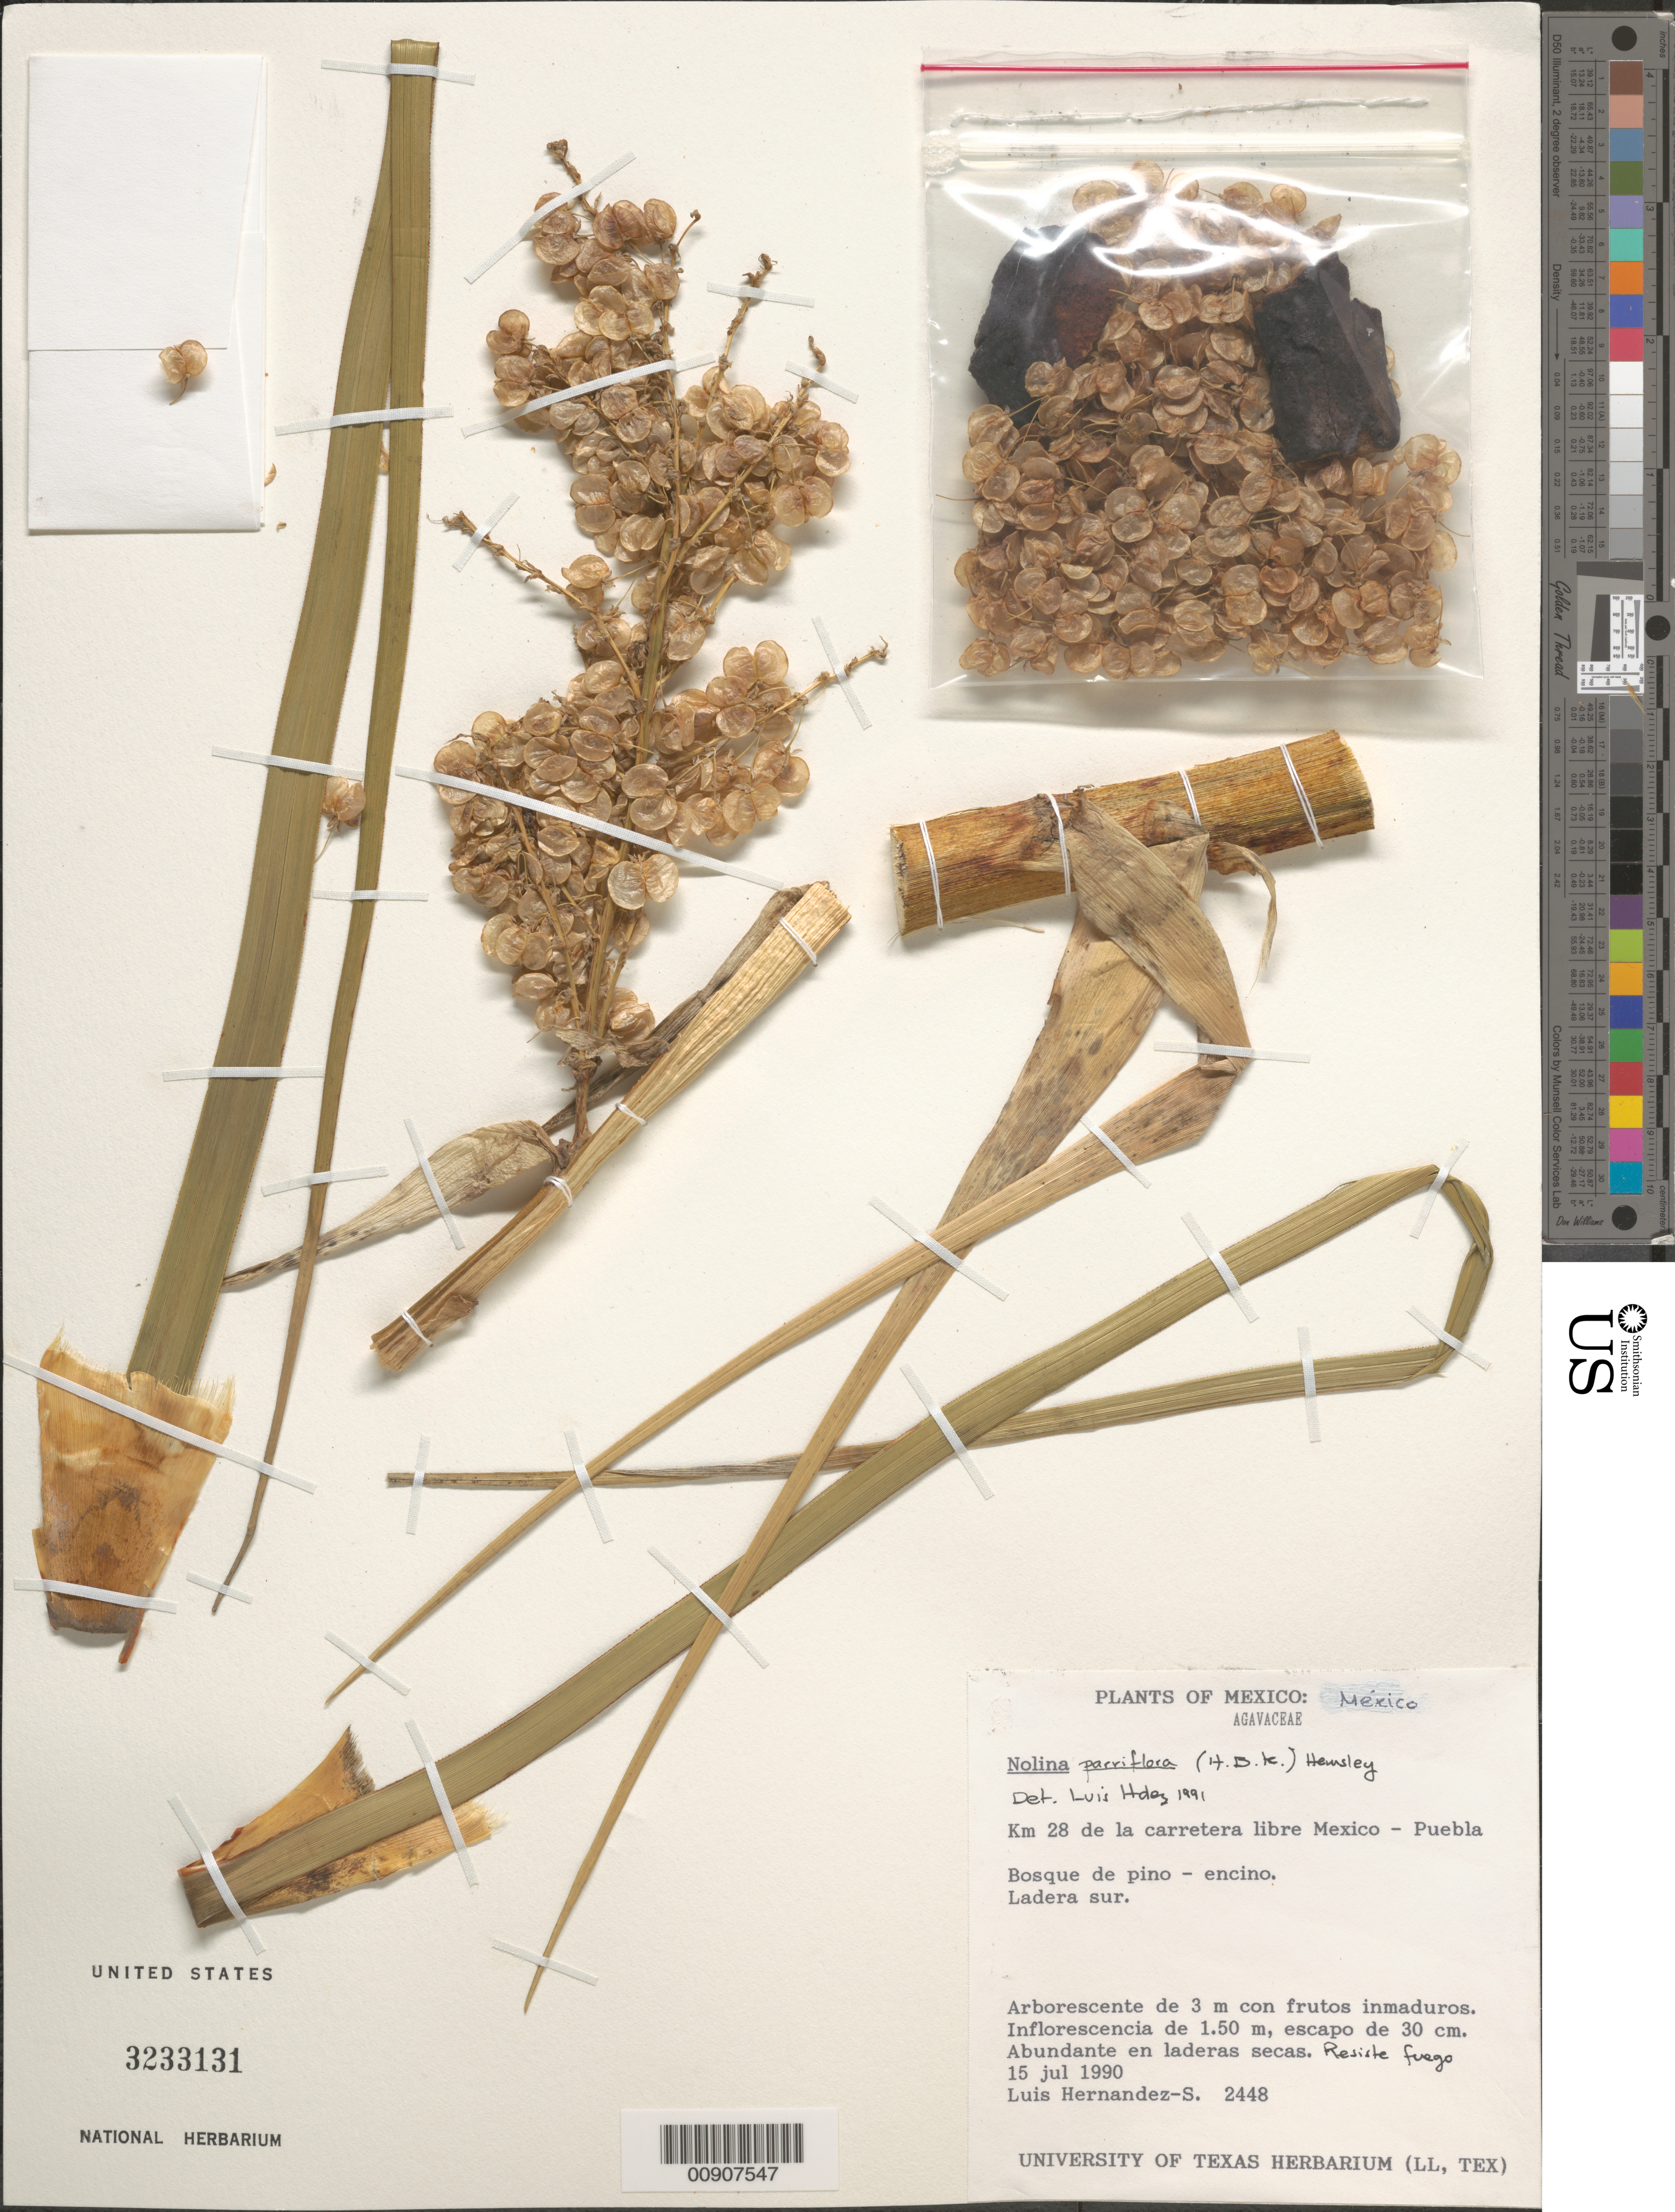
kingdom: Plantae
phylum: Tracheophyta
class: Liliopsida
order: Asparagales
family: Asparagaceae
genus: Nolina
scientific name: Nolina parviflora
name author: (Kunth) Hemsl.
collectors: L. Hernandez S.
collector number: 2448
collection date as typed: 15 Jul 1990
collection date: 1990-07-15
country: Mexico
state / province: México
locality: Km. 28 de la carretera libre México - Puebla.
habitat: Bosque de pino - encino. Ladera sur.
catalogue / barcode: US 3233131